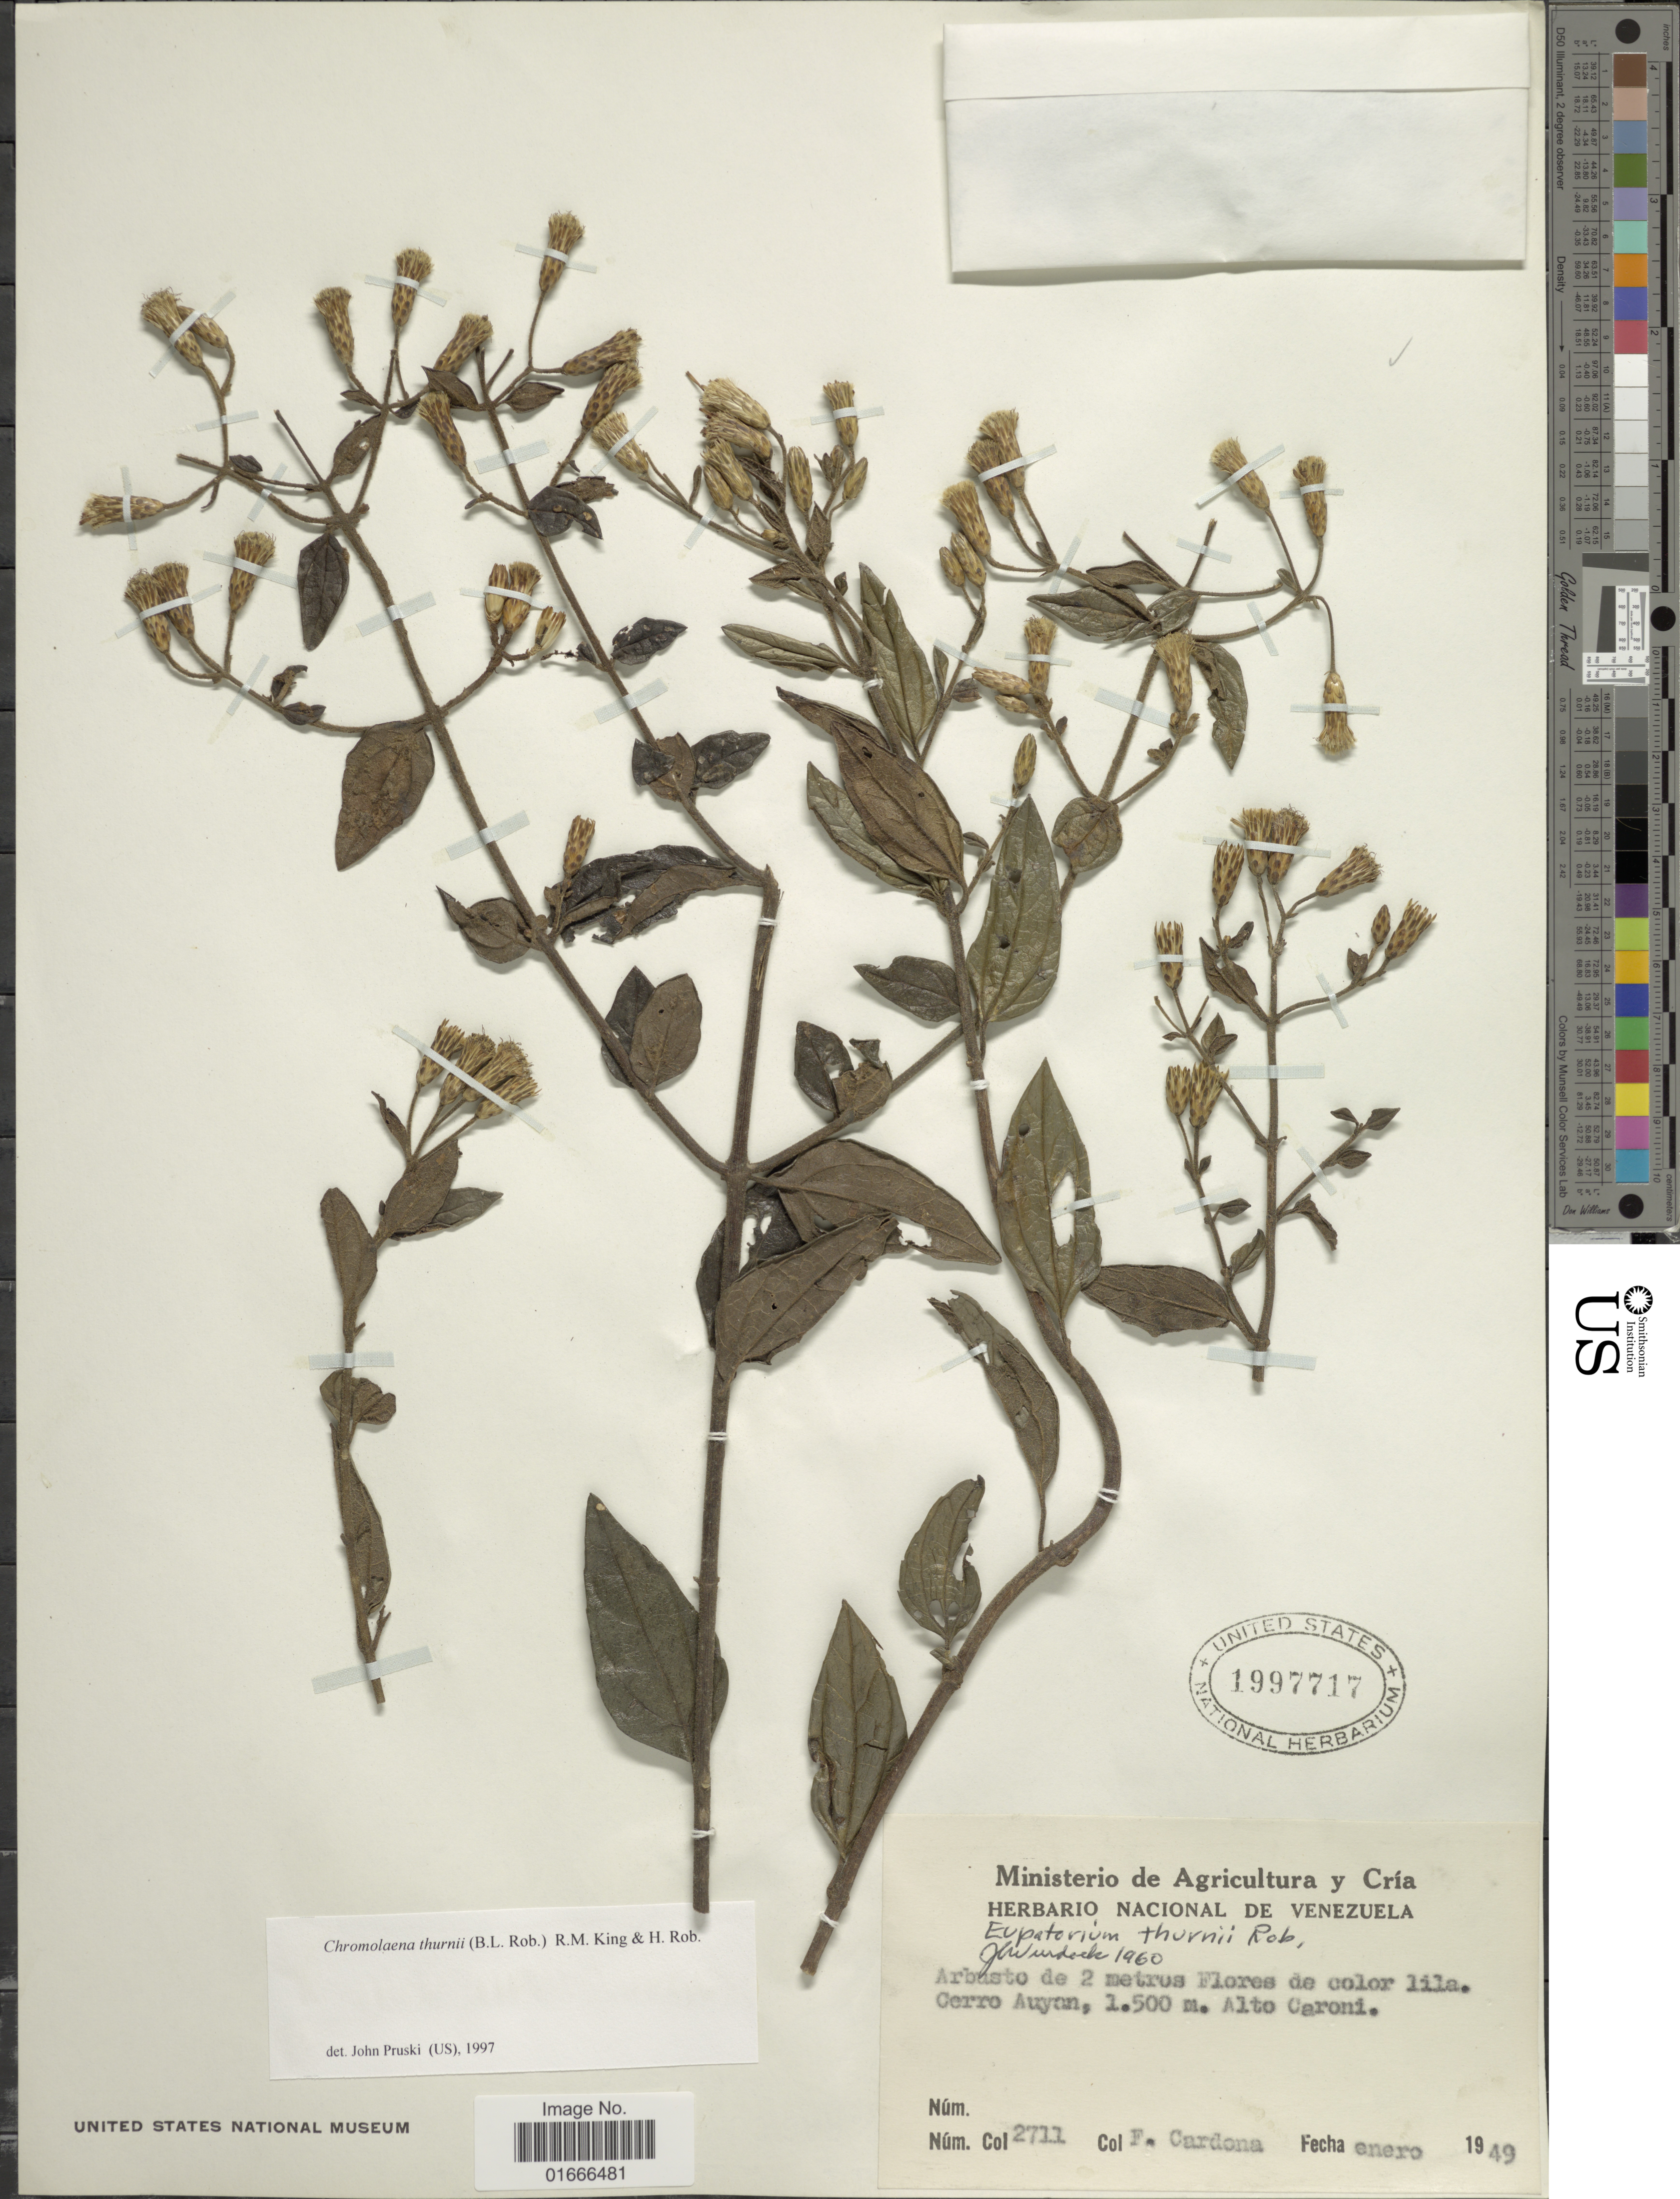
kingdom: Plantae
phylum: Tracheophyta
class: Magnoliopsida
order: Asterales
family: Asteraceae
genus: Chromolaena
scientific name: Chromolaena thurnii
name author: (B.L. Rob.) R.M. King & H. Rob.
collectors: F. Cardona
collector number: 2711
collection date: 1949-01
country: Venezuela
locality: Cerro Auyan, Alto Caroni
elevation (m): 1500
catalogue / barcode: US 1997717